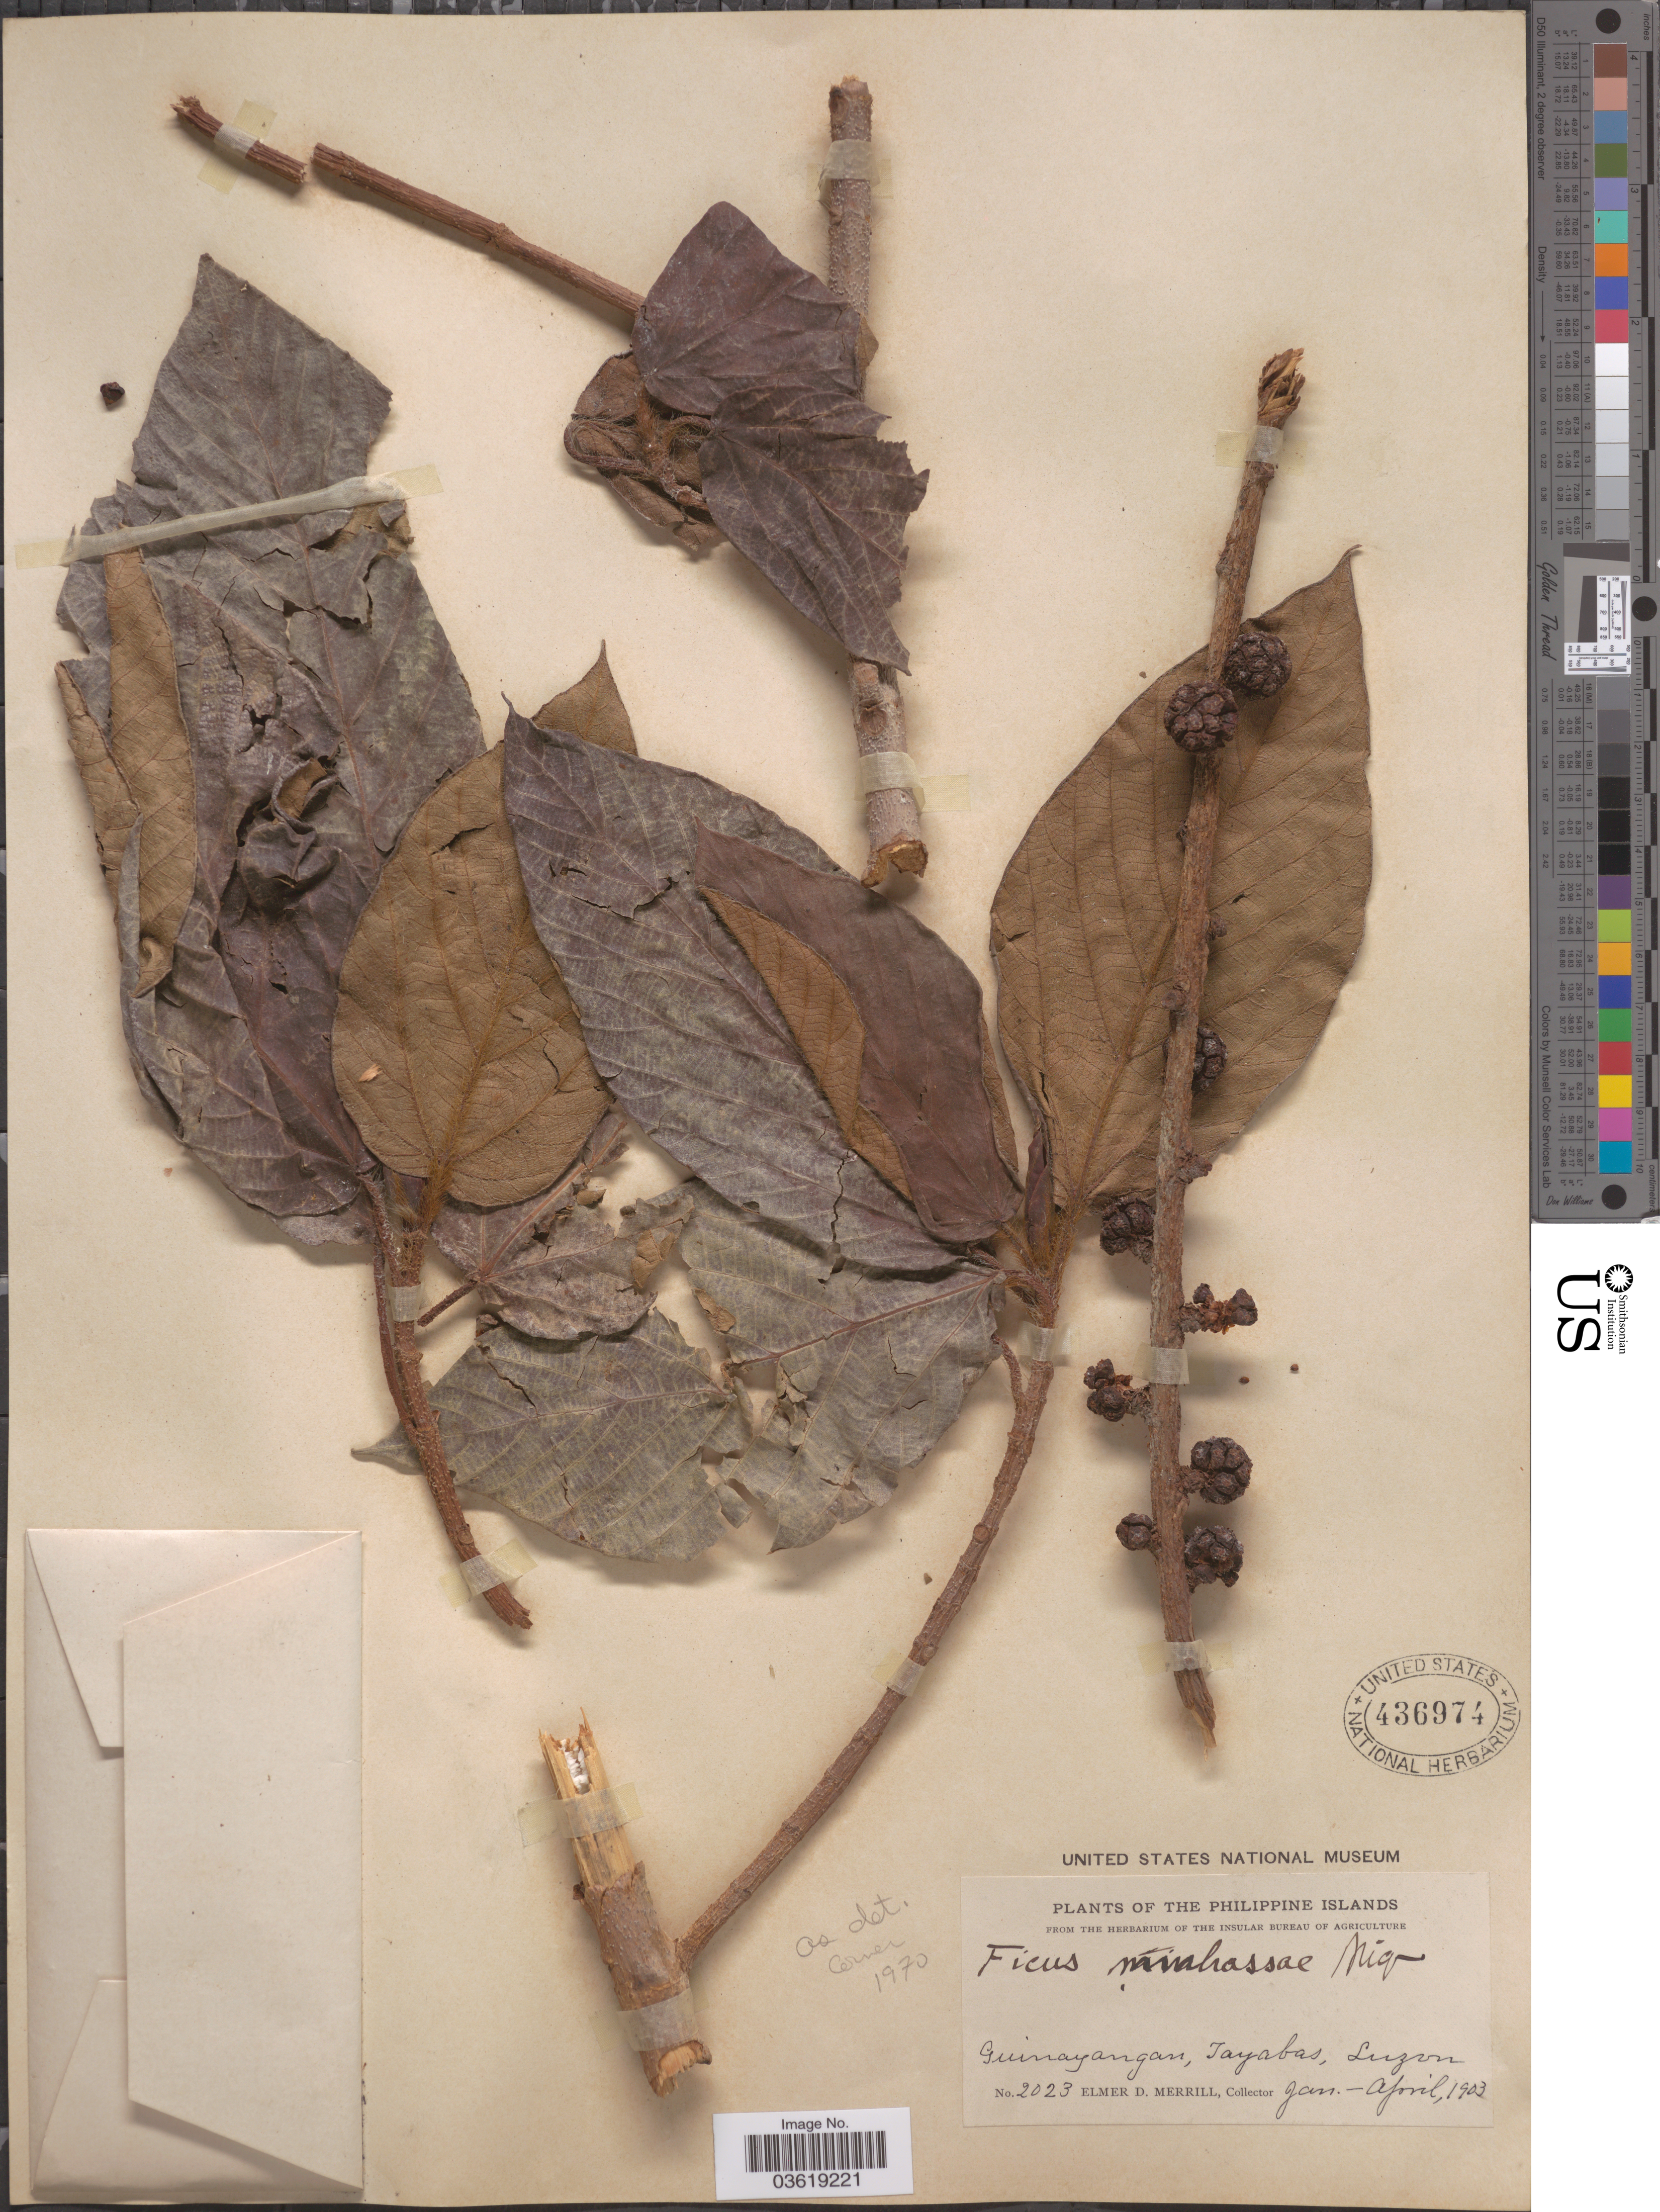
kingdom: Plantae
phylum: Tracheophyta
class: Magnoliopsida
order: Rosales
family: Moraceae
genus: Ficus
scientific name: Ficus minahassae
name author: Miq.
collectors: E. D. Merrill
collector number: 2023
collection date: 1903-01/1903-04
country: Philippines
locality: The Philippine Islands. Guinayangan, Tayabas, Luzon.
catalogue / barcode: US 436974